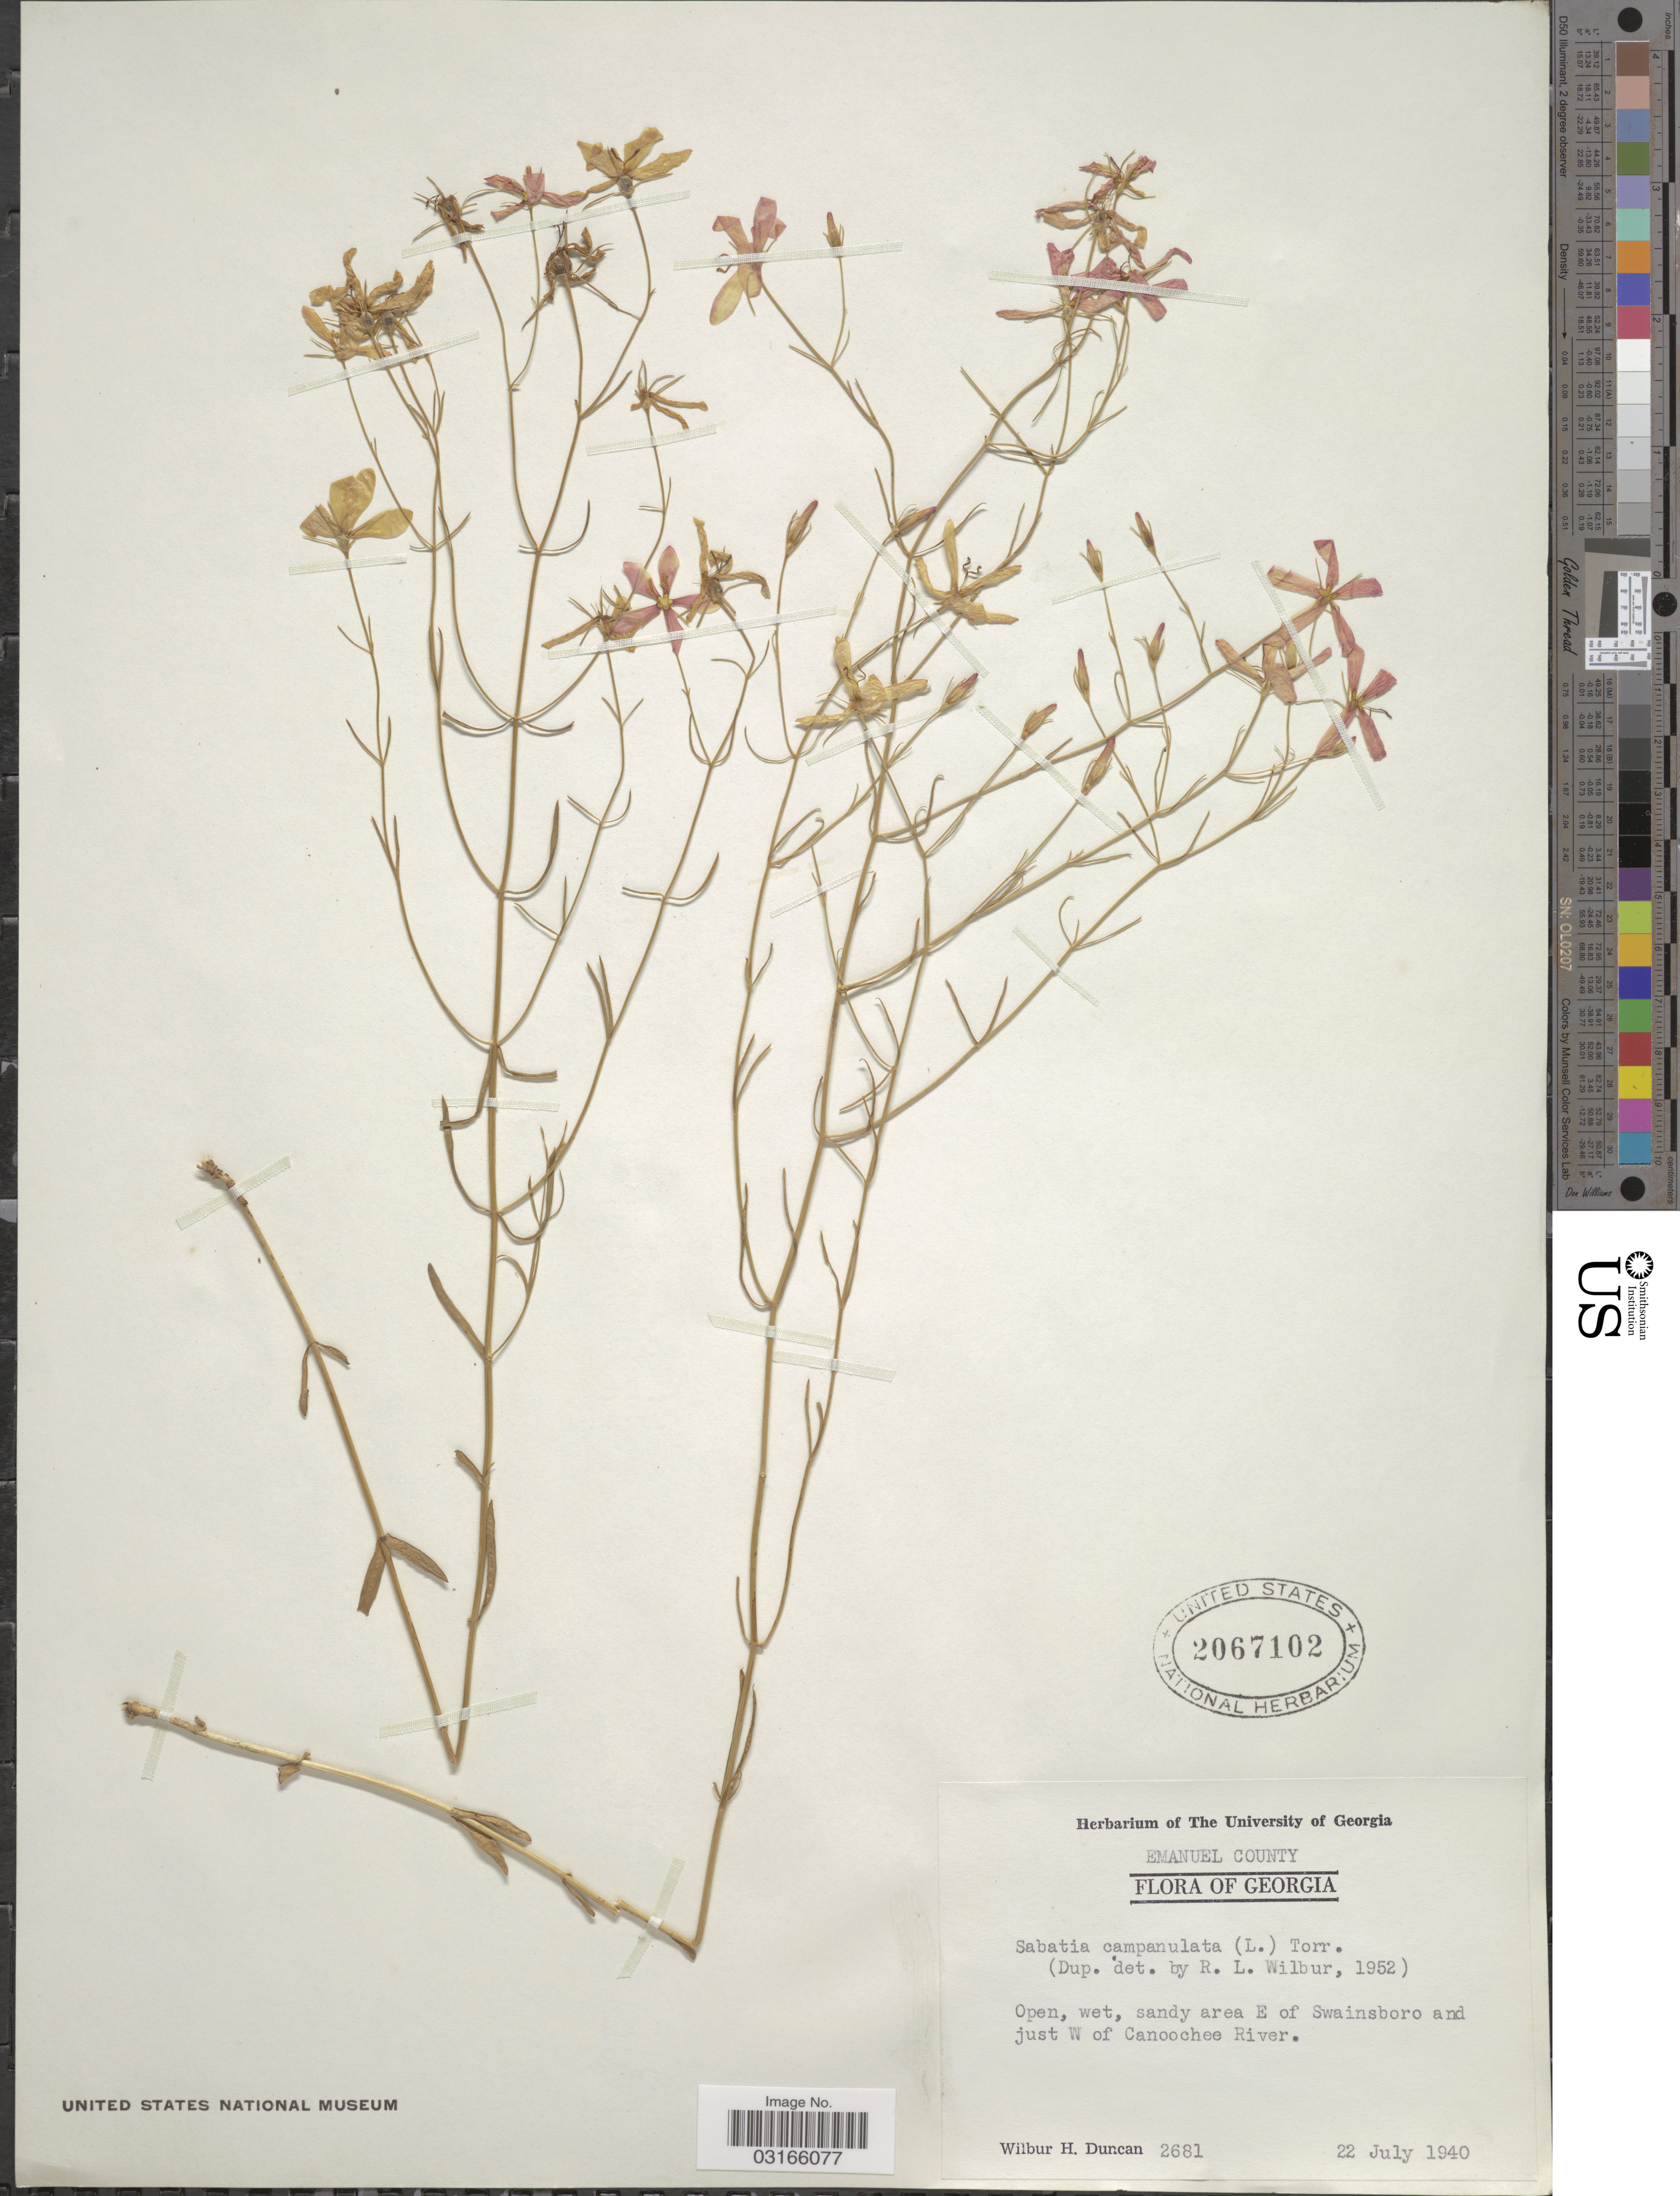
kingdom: Plantae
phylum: Tracheophyta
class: Magnoliopsida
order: Gentianales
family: Gentianaceae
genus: Sabatia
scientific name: Sabatia campanulata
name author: (L.) Torr.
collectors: W. H. Duncan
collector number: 2681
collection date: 1940-07-22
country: United States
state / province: Georgia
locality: Emanuel County, Open, wet, sandy area E of Swainsboro and just W of Canoochee River.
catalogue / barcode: US 2067102